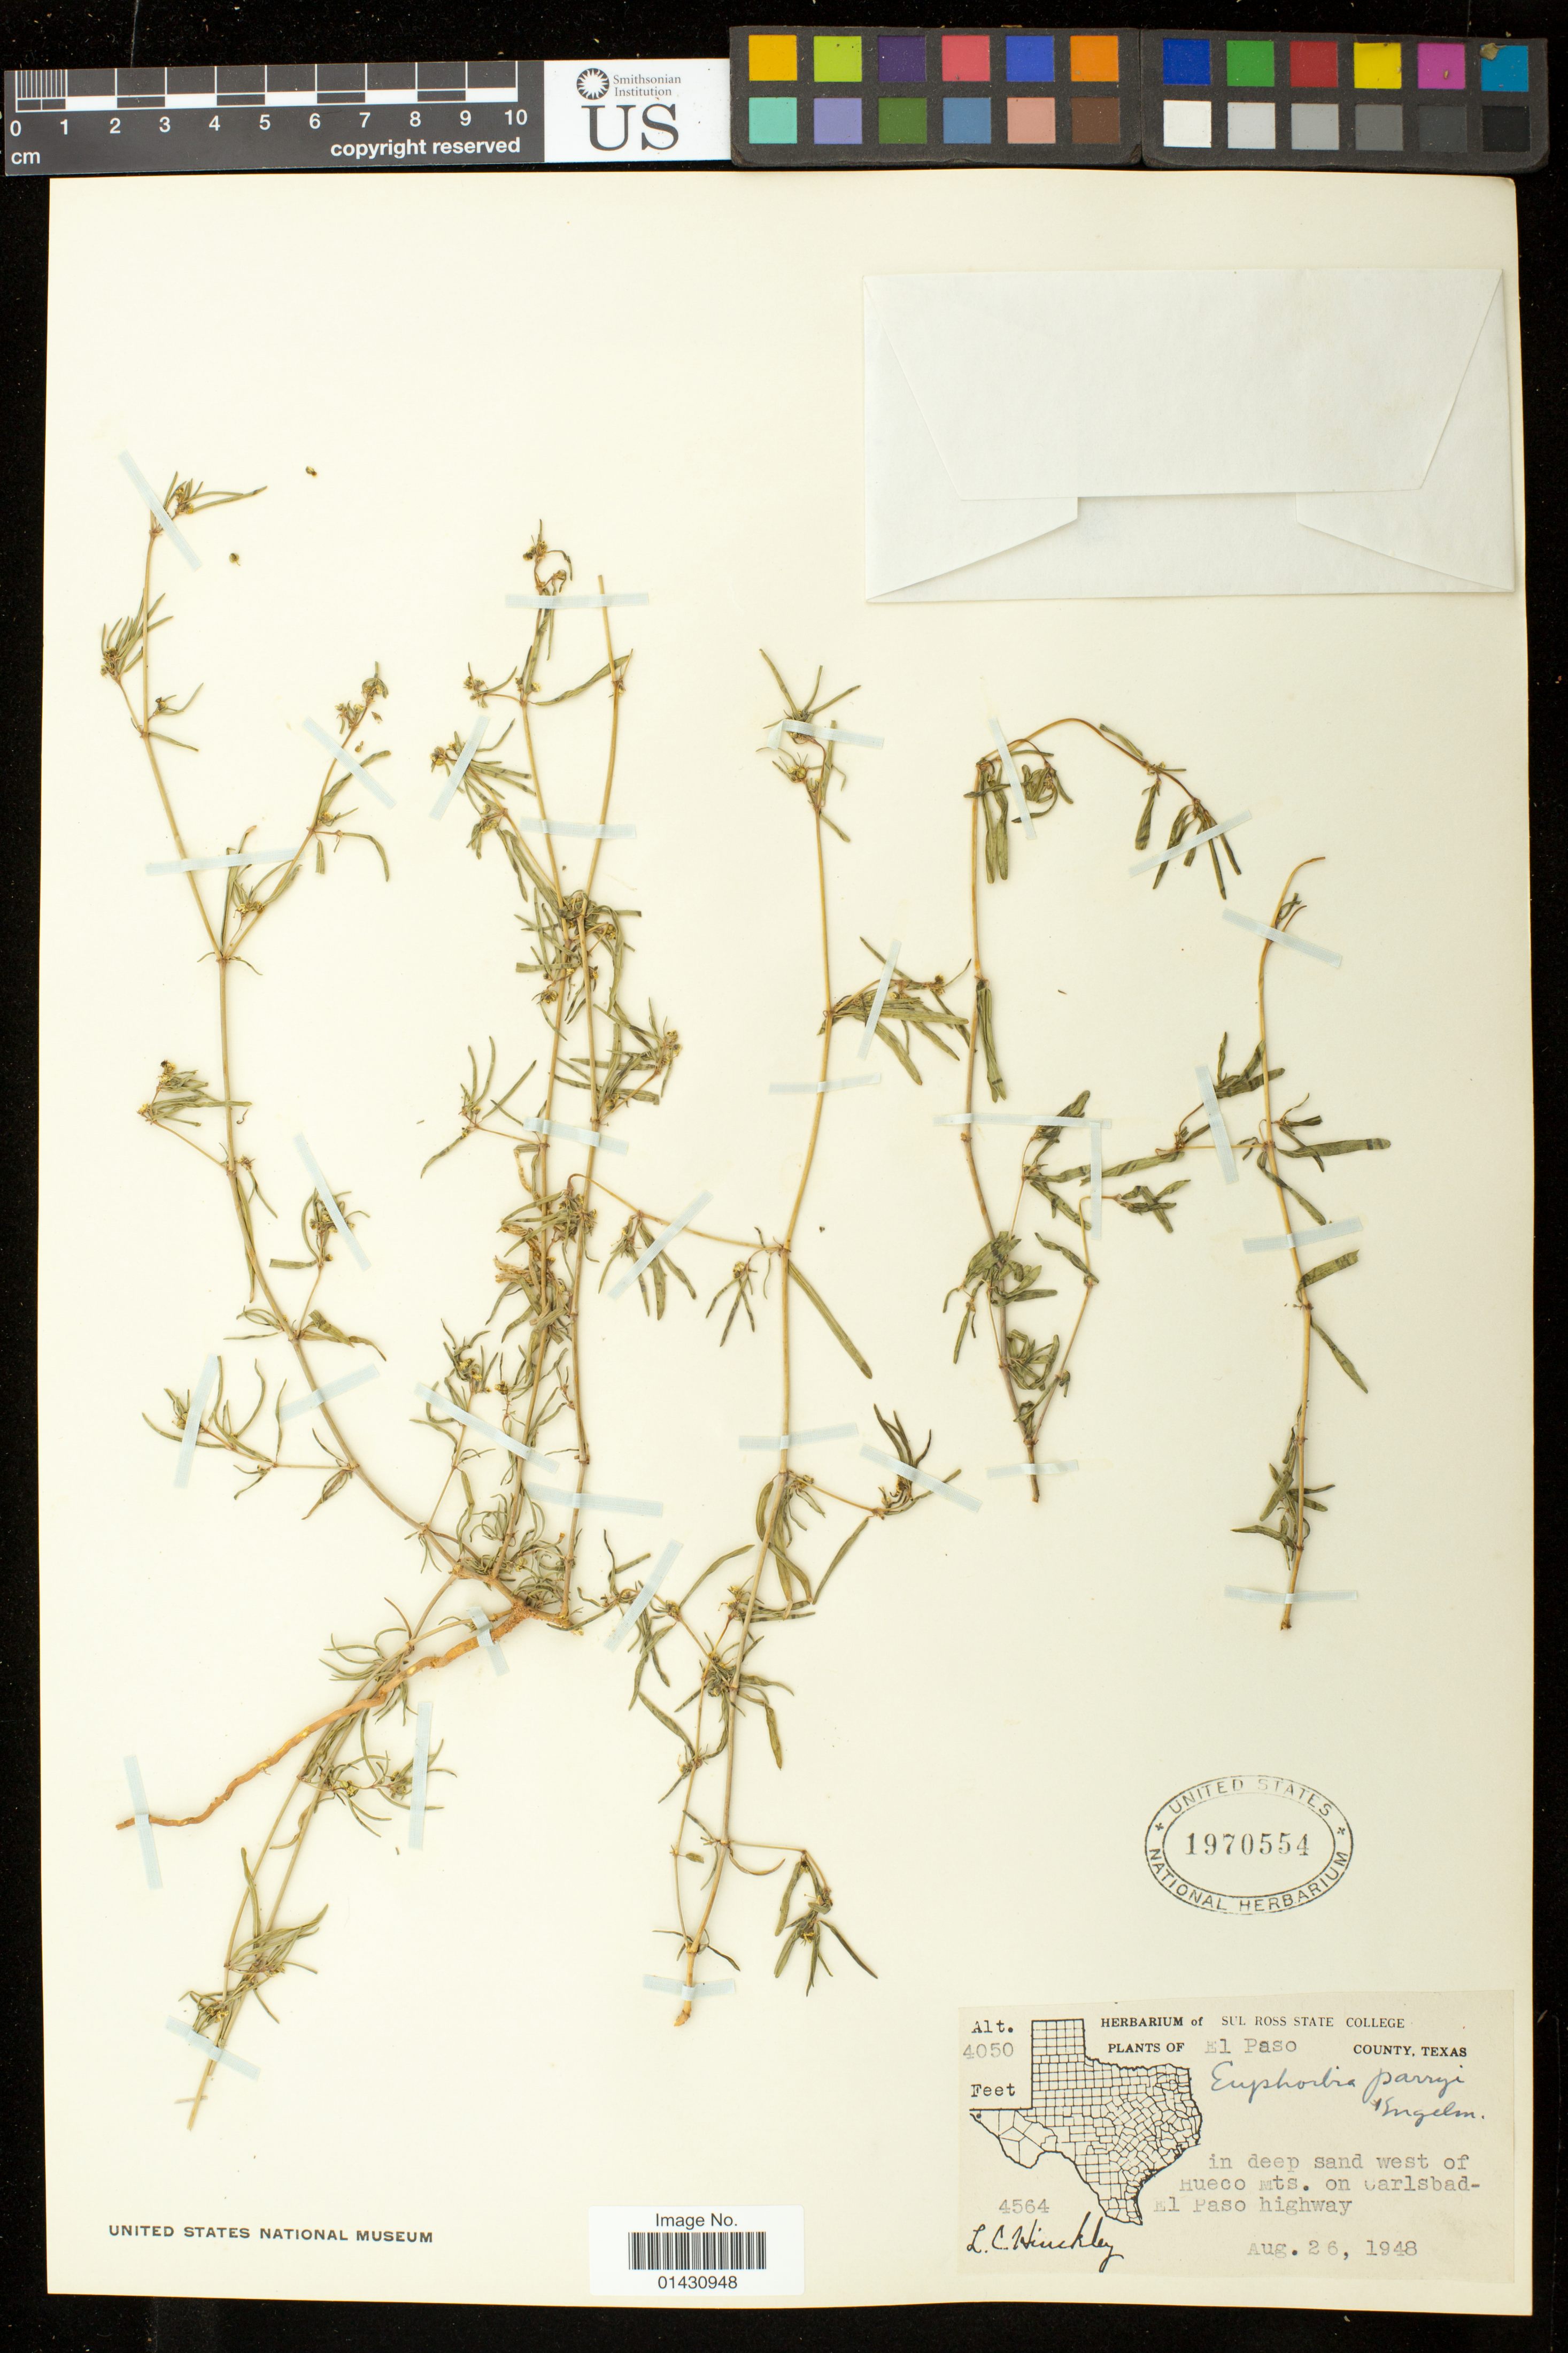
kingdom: Plantae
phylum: Tracheophyta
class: Magnoliopsida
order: Malpighiales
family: Euphorbiaceae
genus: Euphorbia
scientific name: Euphorbia parryi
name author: Engelm.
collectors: L. Hinckley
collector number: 4564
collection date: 1948-08-26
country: United States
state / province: Texas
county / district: El Paso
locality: West of Hueco mts. on Carlsbad-El Paso highway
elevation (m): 1234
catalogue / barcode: US 1970554